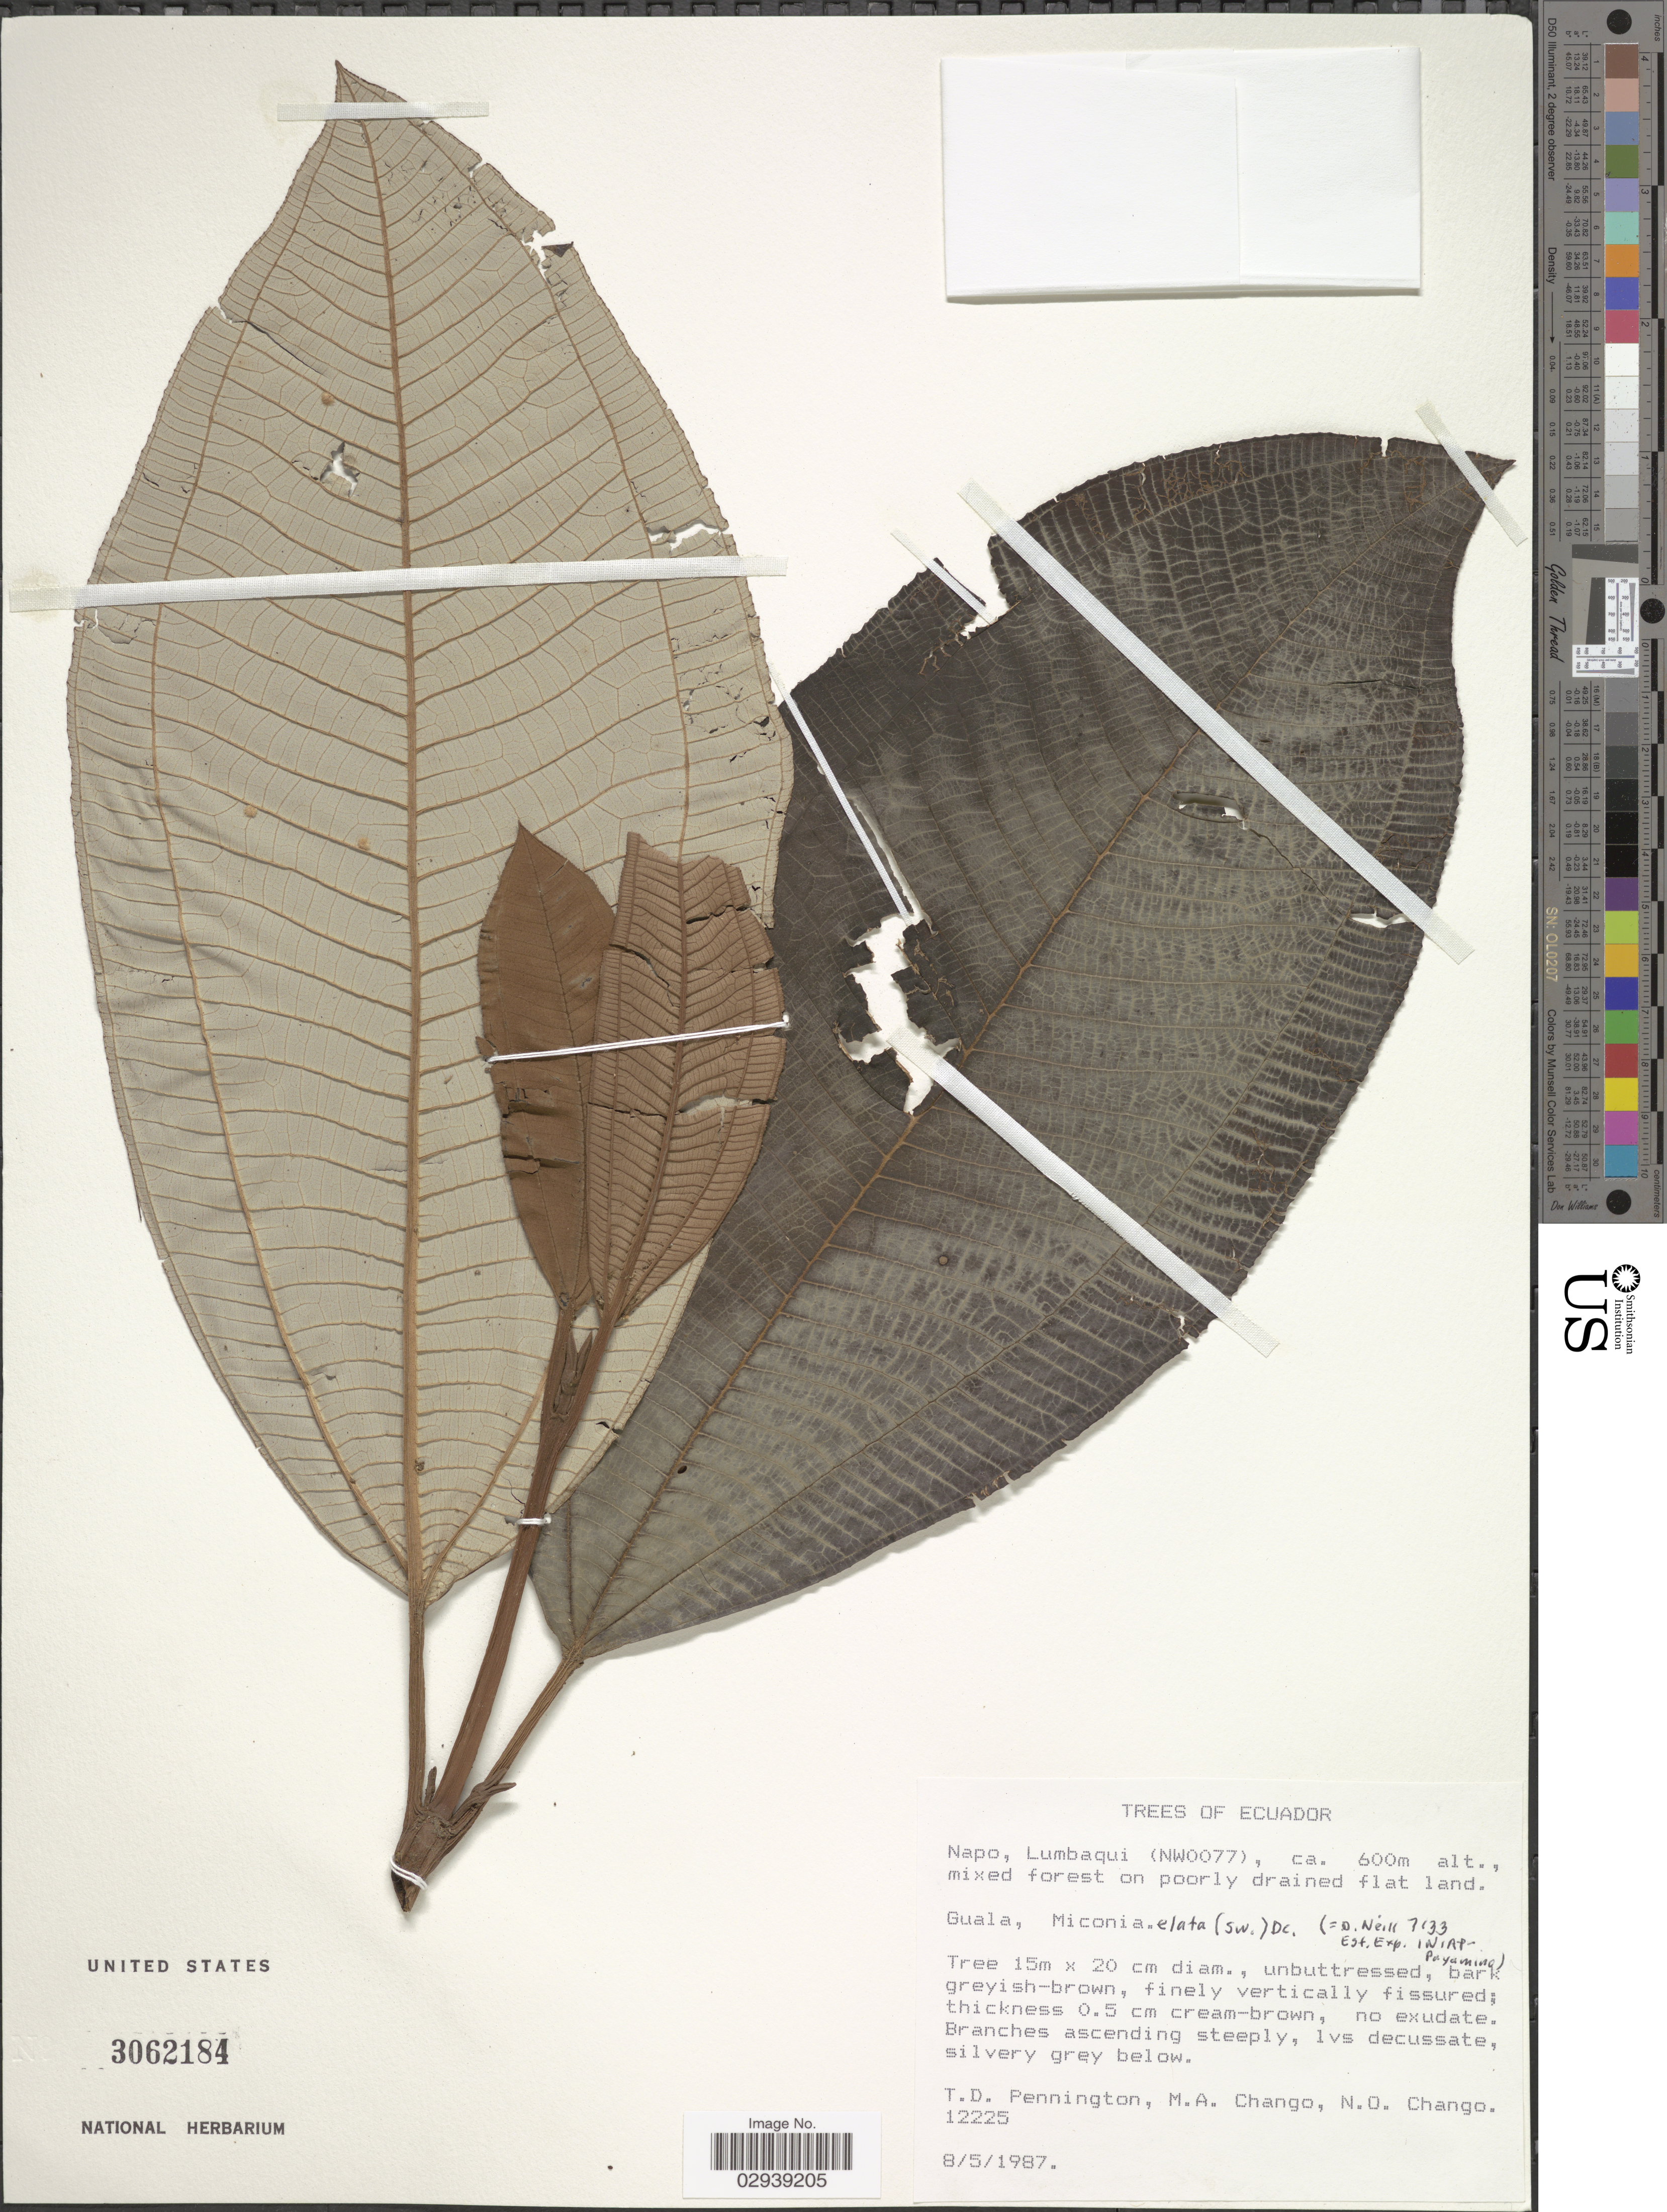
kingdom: Plantae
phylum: Tracheophyta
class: Magnoliopsida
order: Myrtales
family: Melastomataceae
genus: Miconia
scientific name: Miconia elata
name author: (Sw.) DC.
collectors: T. D. Pennington, M. Chango & N. Chango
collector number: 12225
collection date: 1987-05-08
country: Ecuador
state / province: Napo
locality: Lumbaqui (NW0077). Guala. [unsure placement]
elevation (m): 600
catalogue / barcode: US 3062184